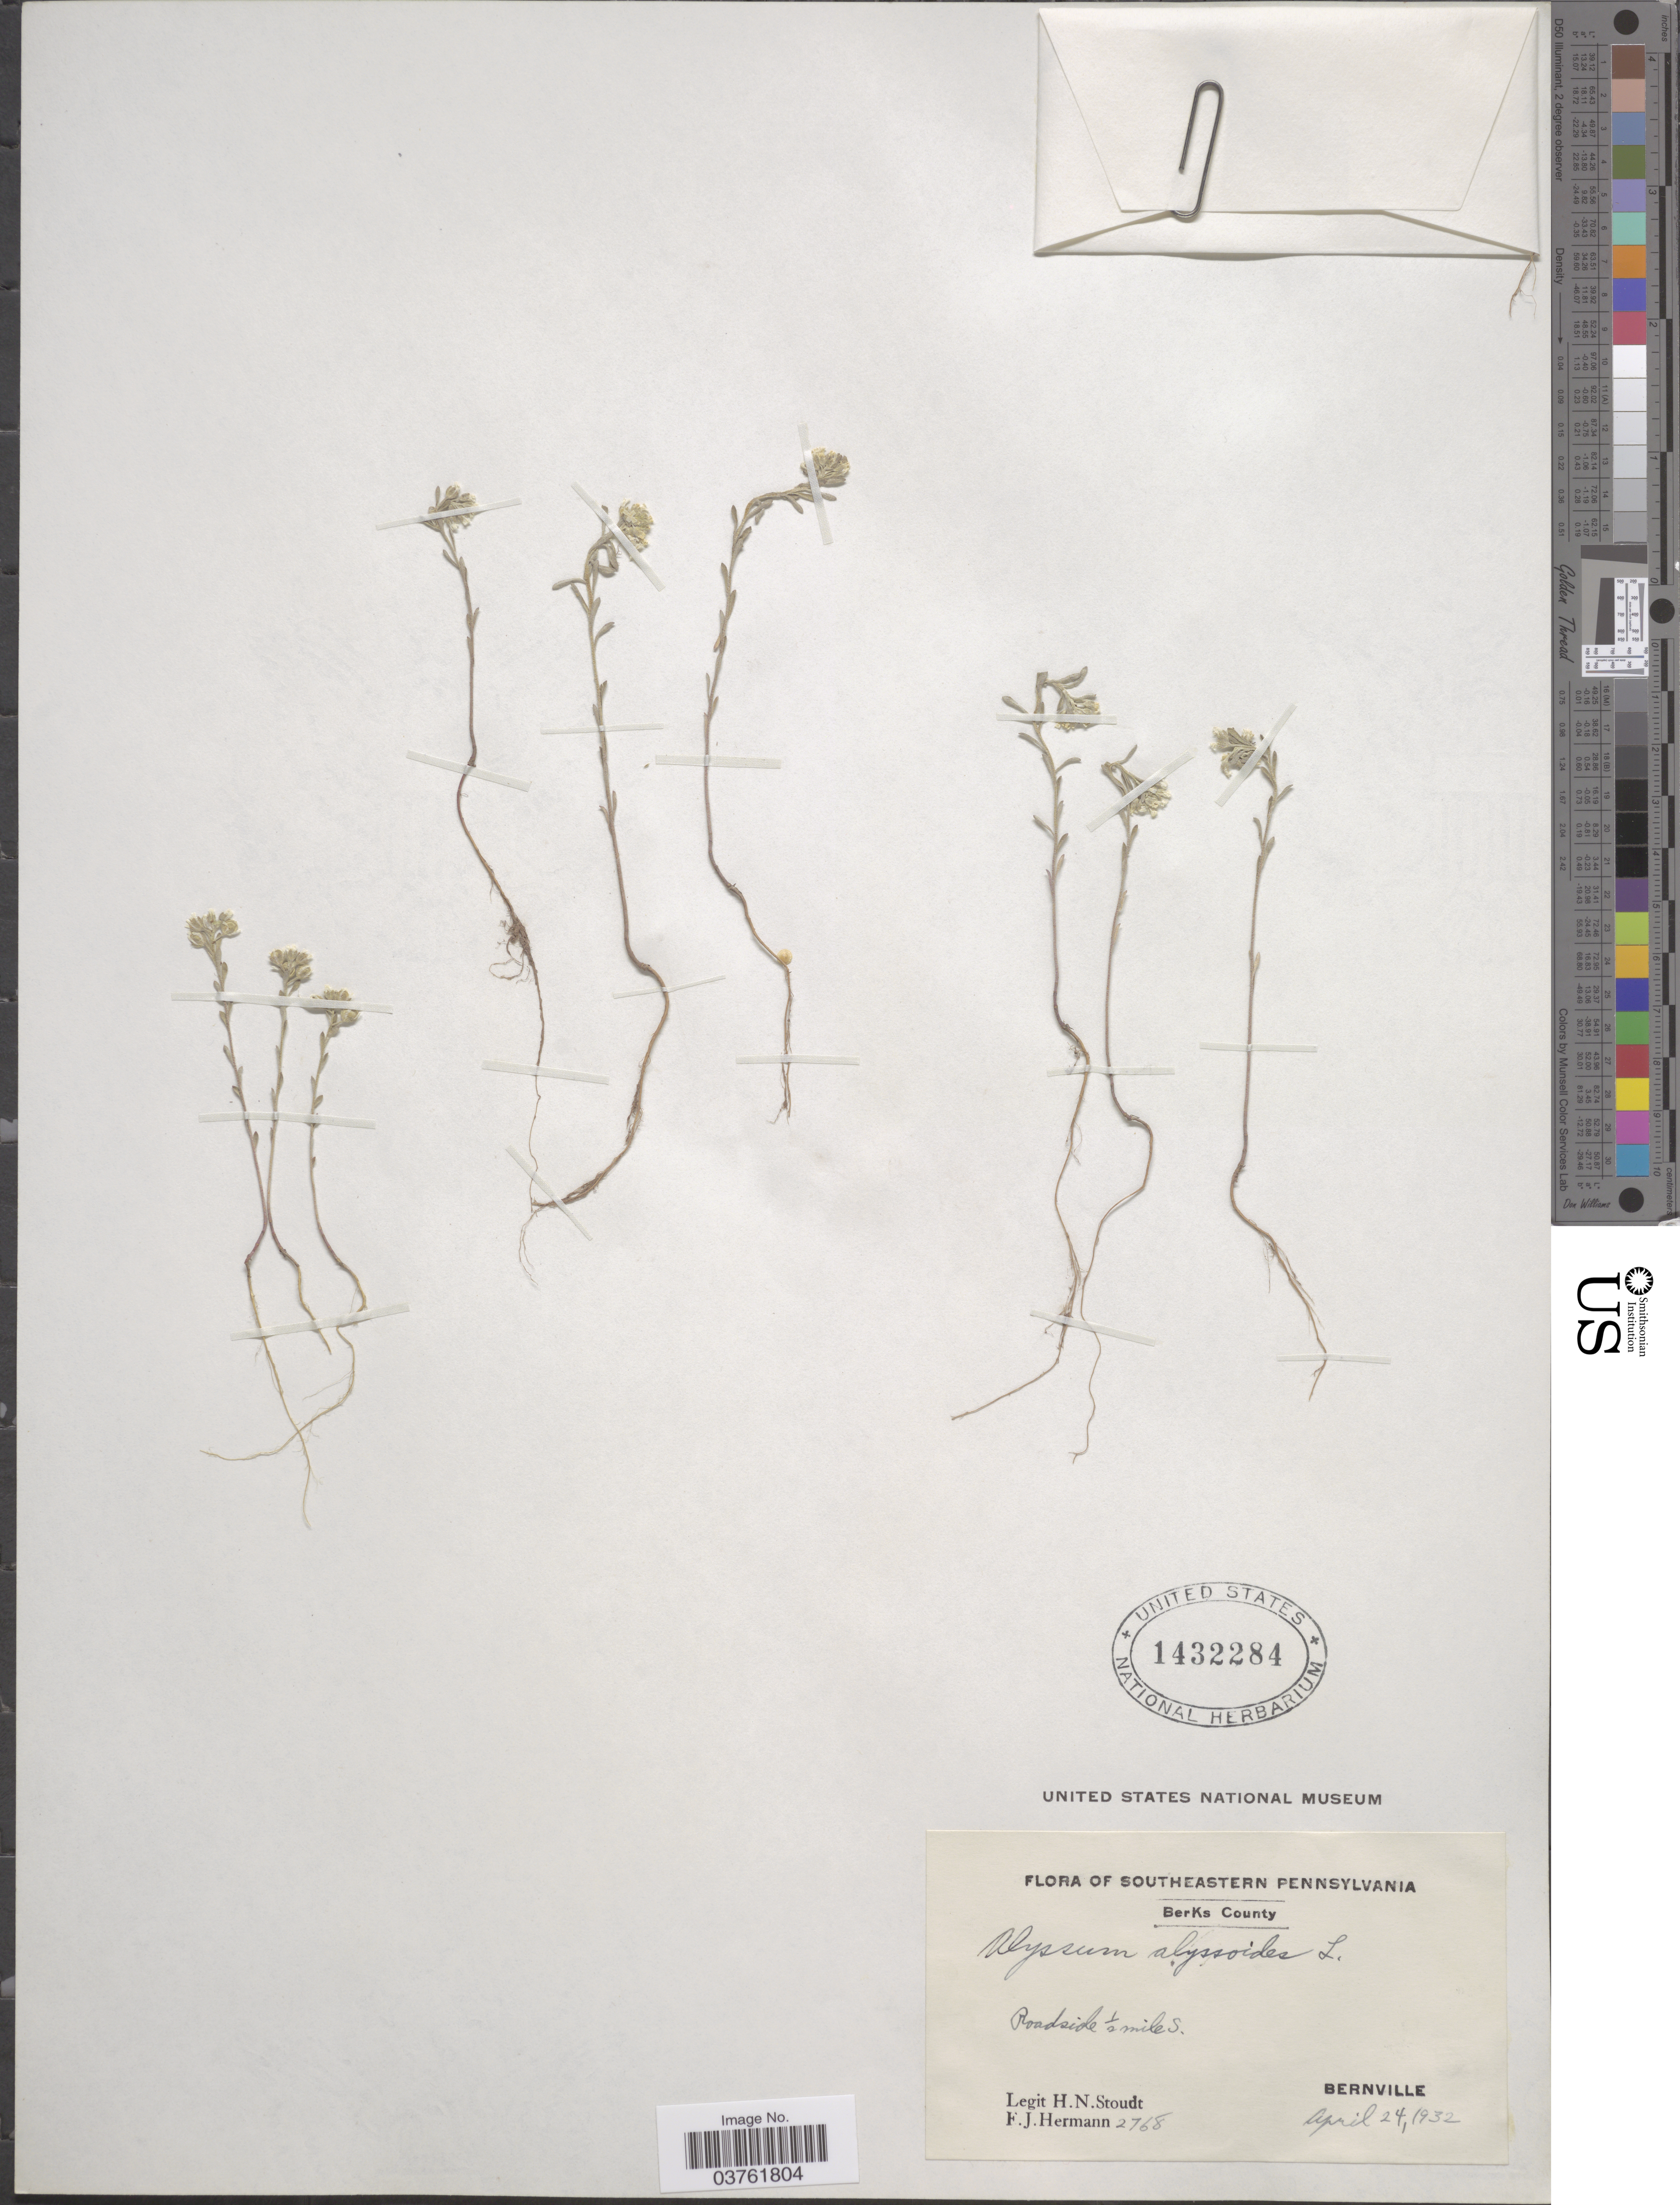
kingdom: Plantae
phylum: Tracheophyta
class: Magnoliopsida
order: Brassicales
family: Brassicaceae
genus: Alyssum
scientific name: Alyssum alyssoides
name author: (L.) L.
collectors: H. Stoudt & F. J. Hermann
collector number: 2768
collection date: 1932-04-24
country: United States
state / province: Pennsylvania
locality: Southeastern Pennsylvania. Berks County. Roadside ½ mile S. Bernville.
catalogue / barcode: US 1432284